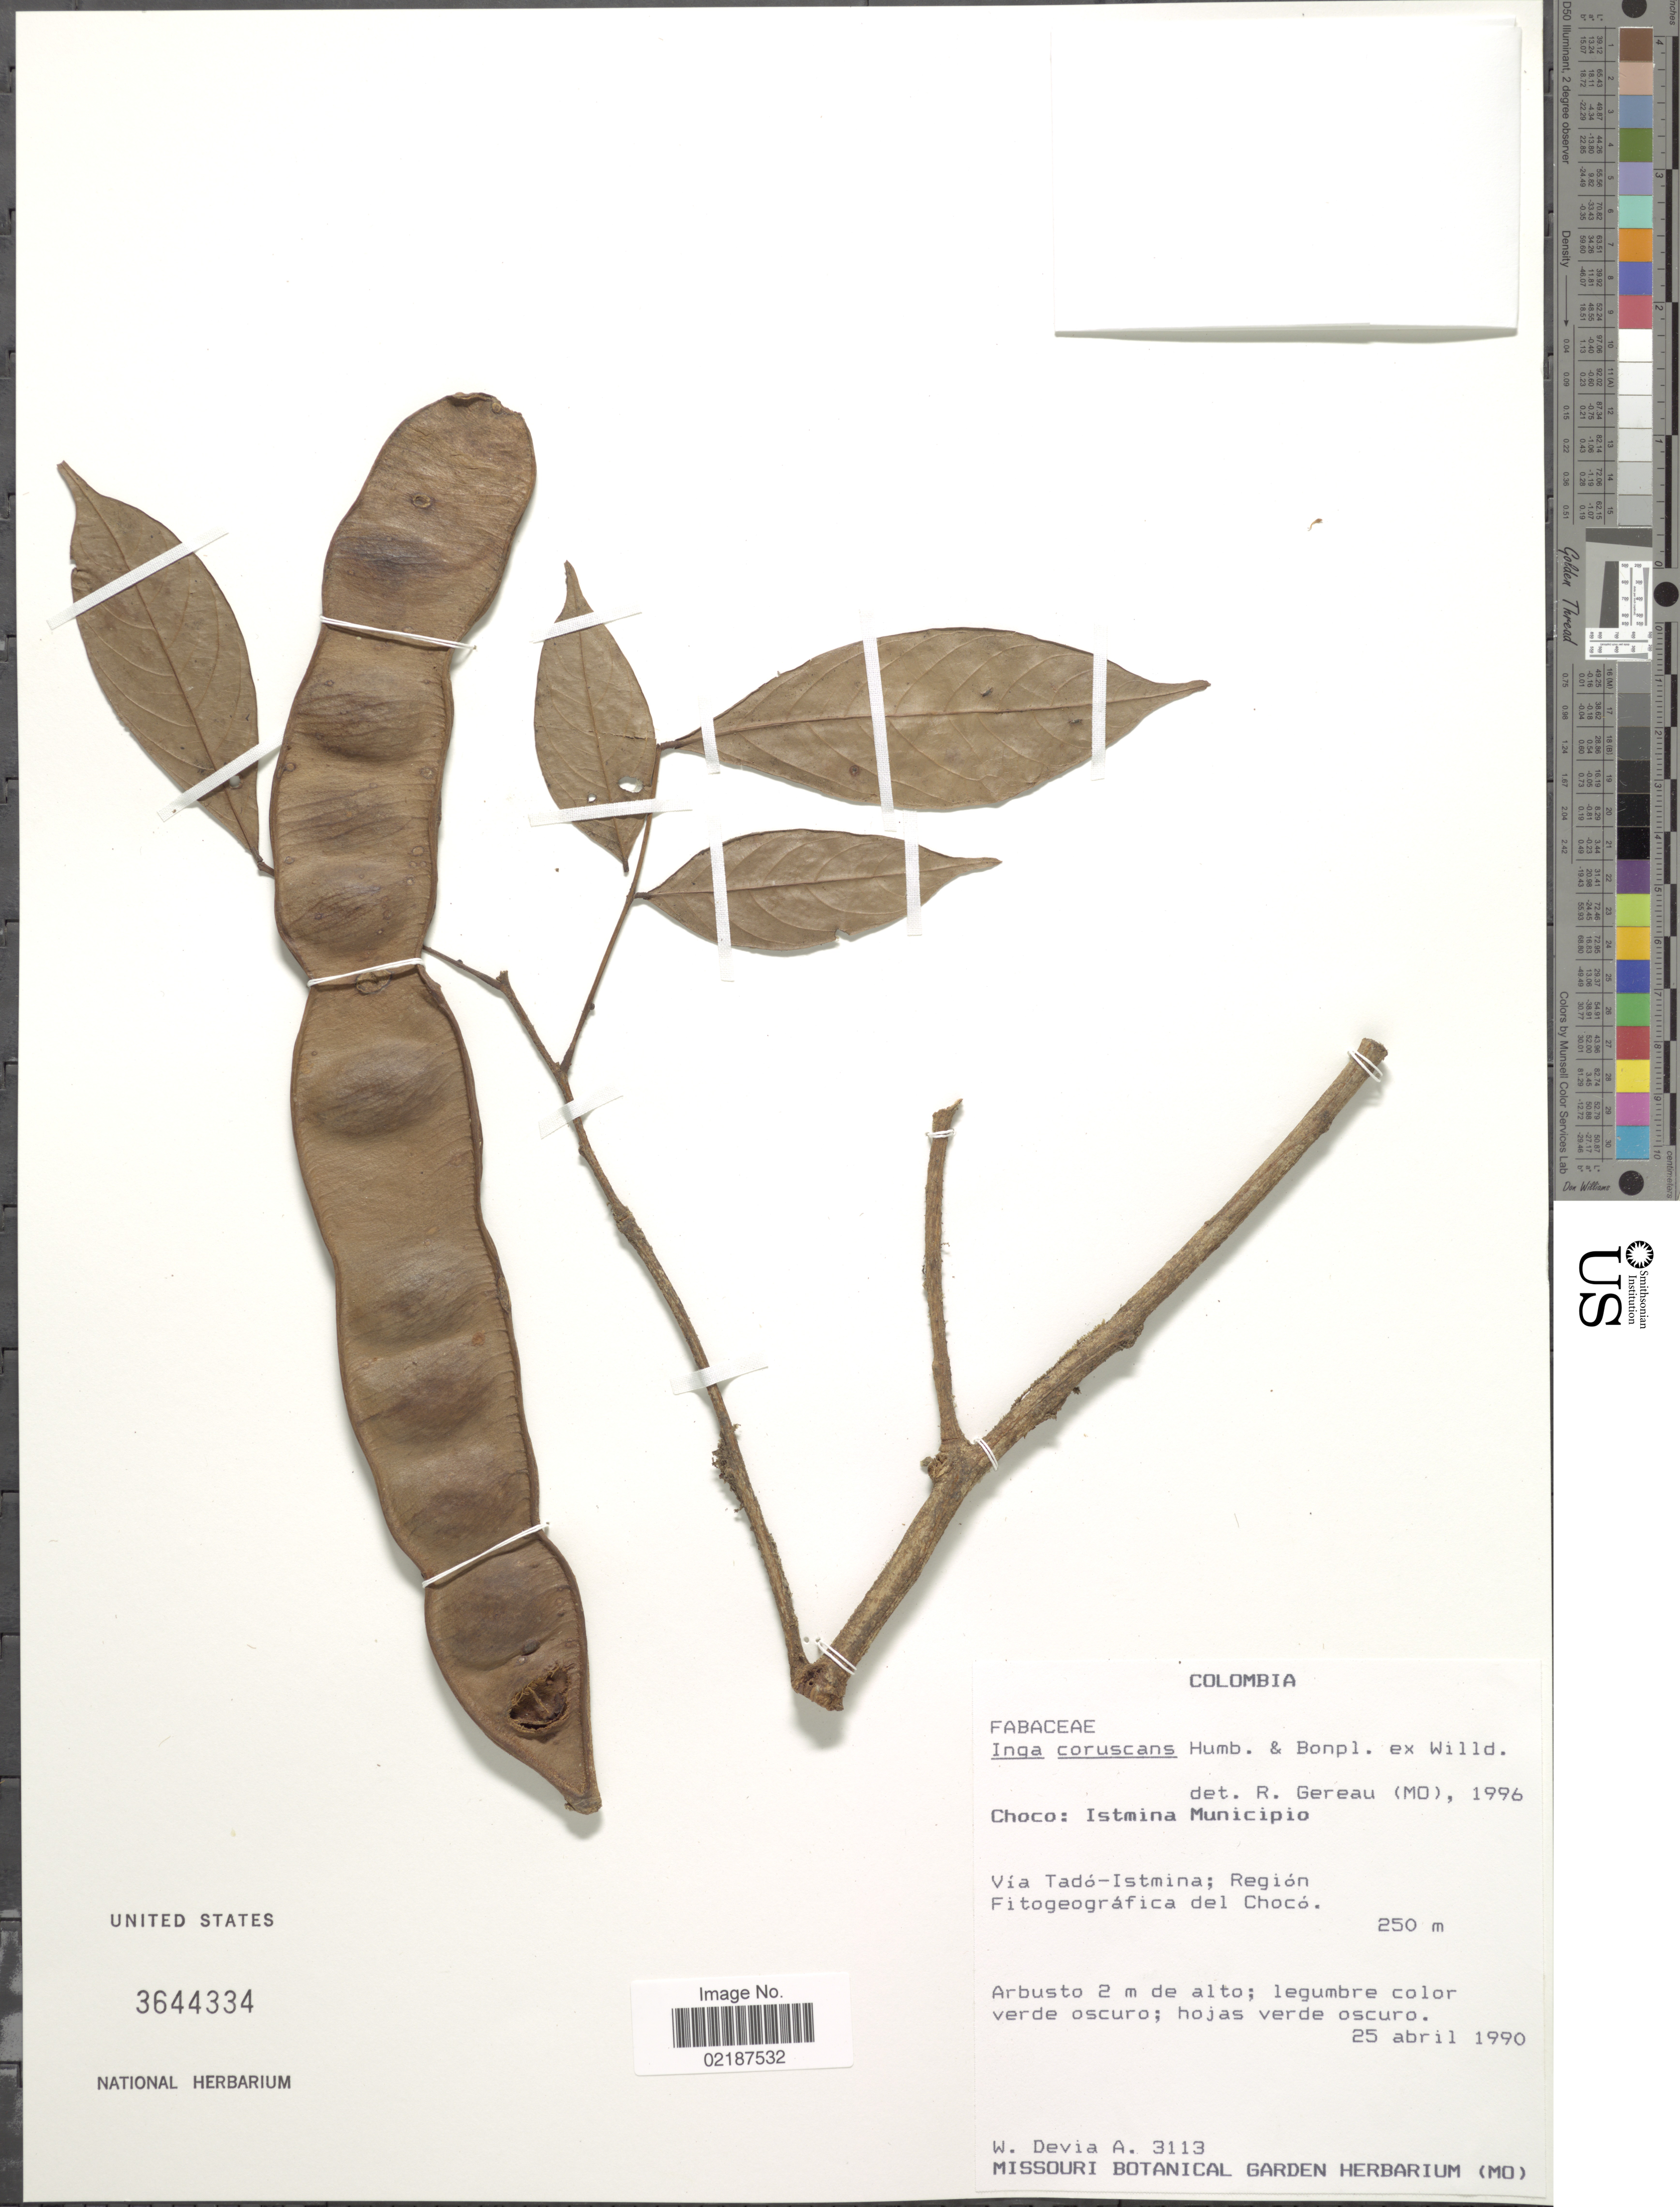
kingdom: Plantae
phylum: Tracheophyta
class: Magnoliopsida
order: Fabales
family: Fabaceae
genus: Inga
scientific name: Inga coruscans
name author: Humb. & Bonpl. ex Willd.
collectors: W. Devia A.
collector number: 3113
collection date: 1990-04-25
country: Colombia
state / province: Chocó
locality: Istmina Municipio. Via Tado - Istmina; region Fitogeografica del Choco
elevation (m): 250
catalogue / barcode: US 3644334